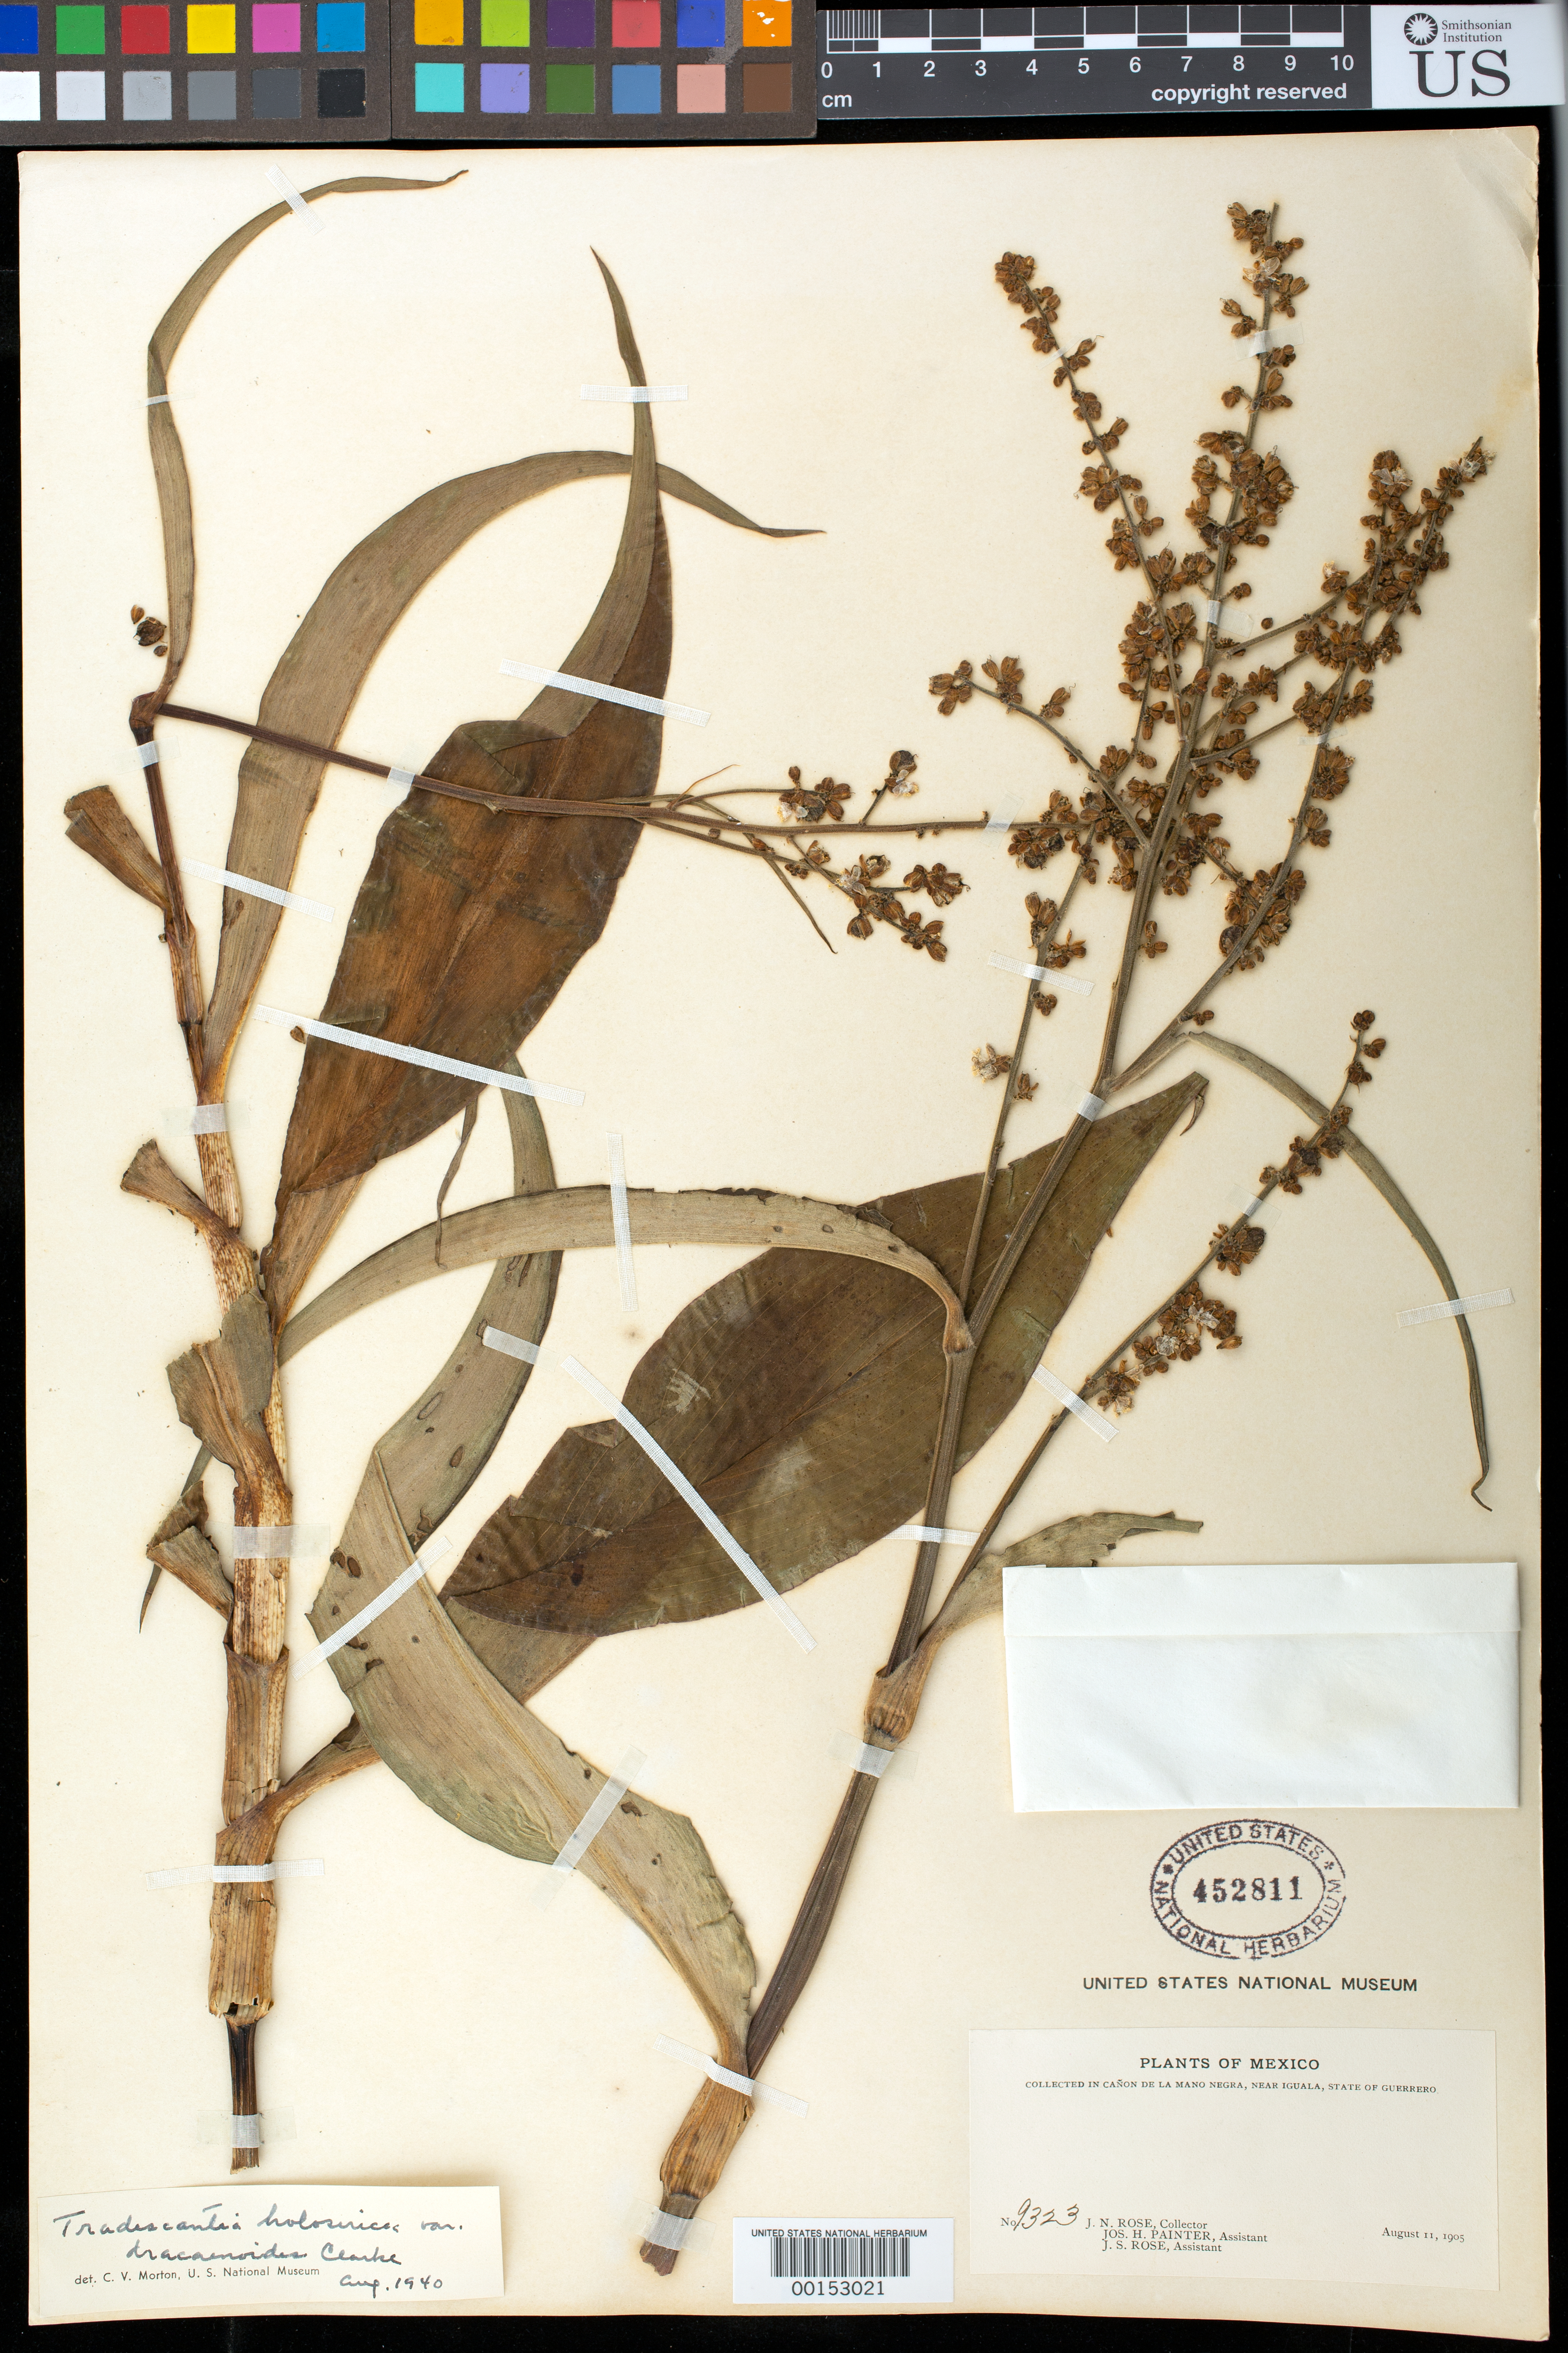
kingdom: Plantae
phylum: Tracheophyta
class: Liliopsida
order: Commelinales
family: Commelinaceae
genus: Thyrsanthemum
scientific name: Thyrsanthemum macrophyllum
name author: (Greenm.) Rohw.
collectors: J. N. Rose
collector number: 9323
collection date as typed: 11 Aug 1905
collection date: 1905-08-11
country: Mexico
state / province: Guerrero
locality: Canon de La Mano Negra, near Iguala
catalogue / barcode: US 452811